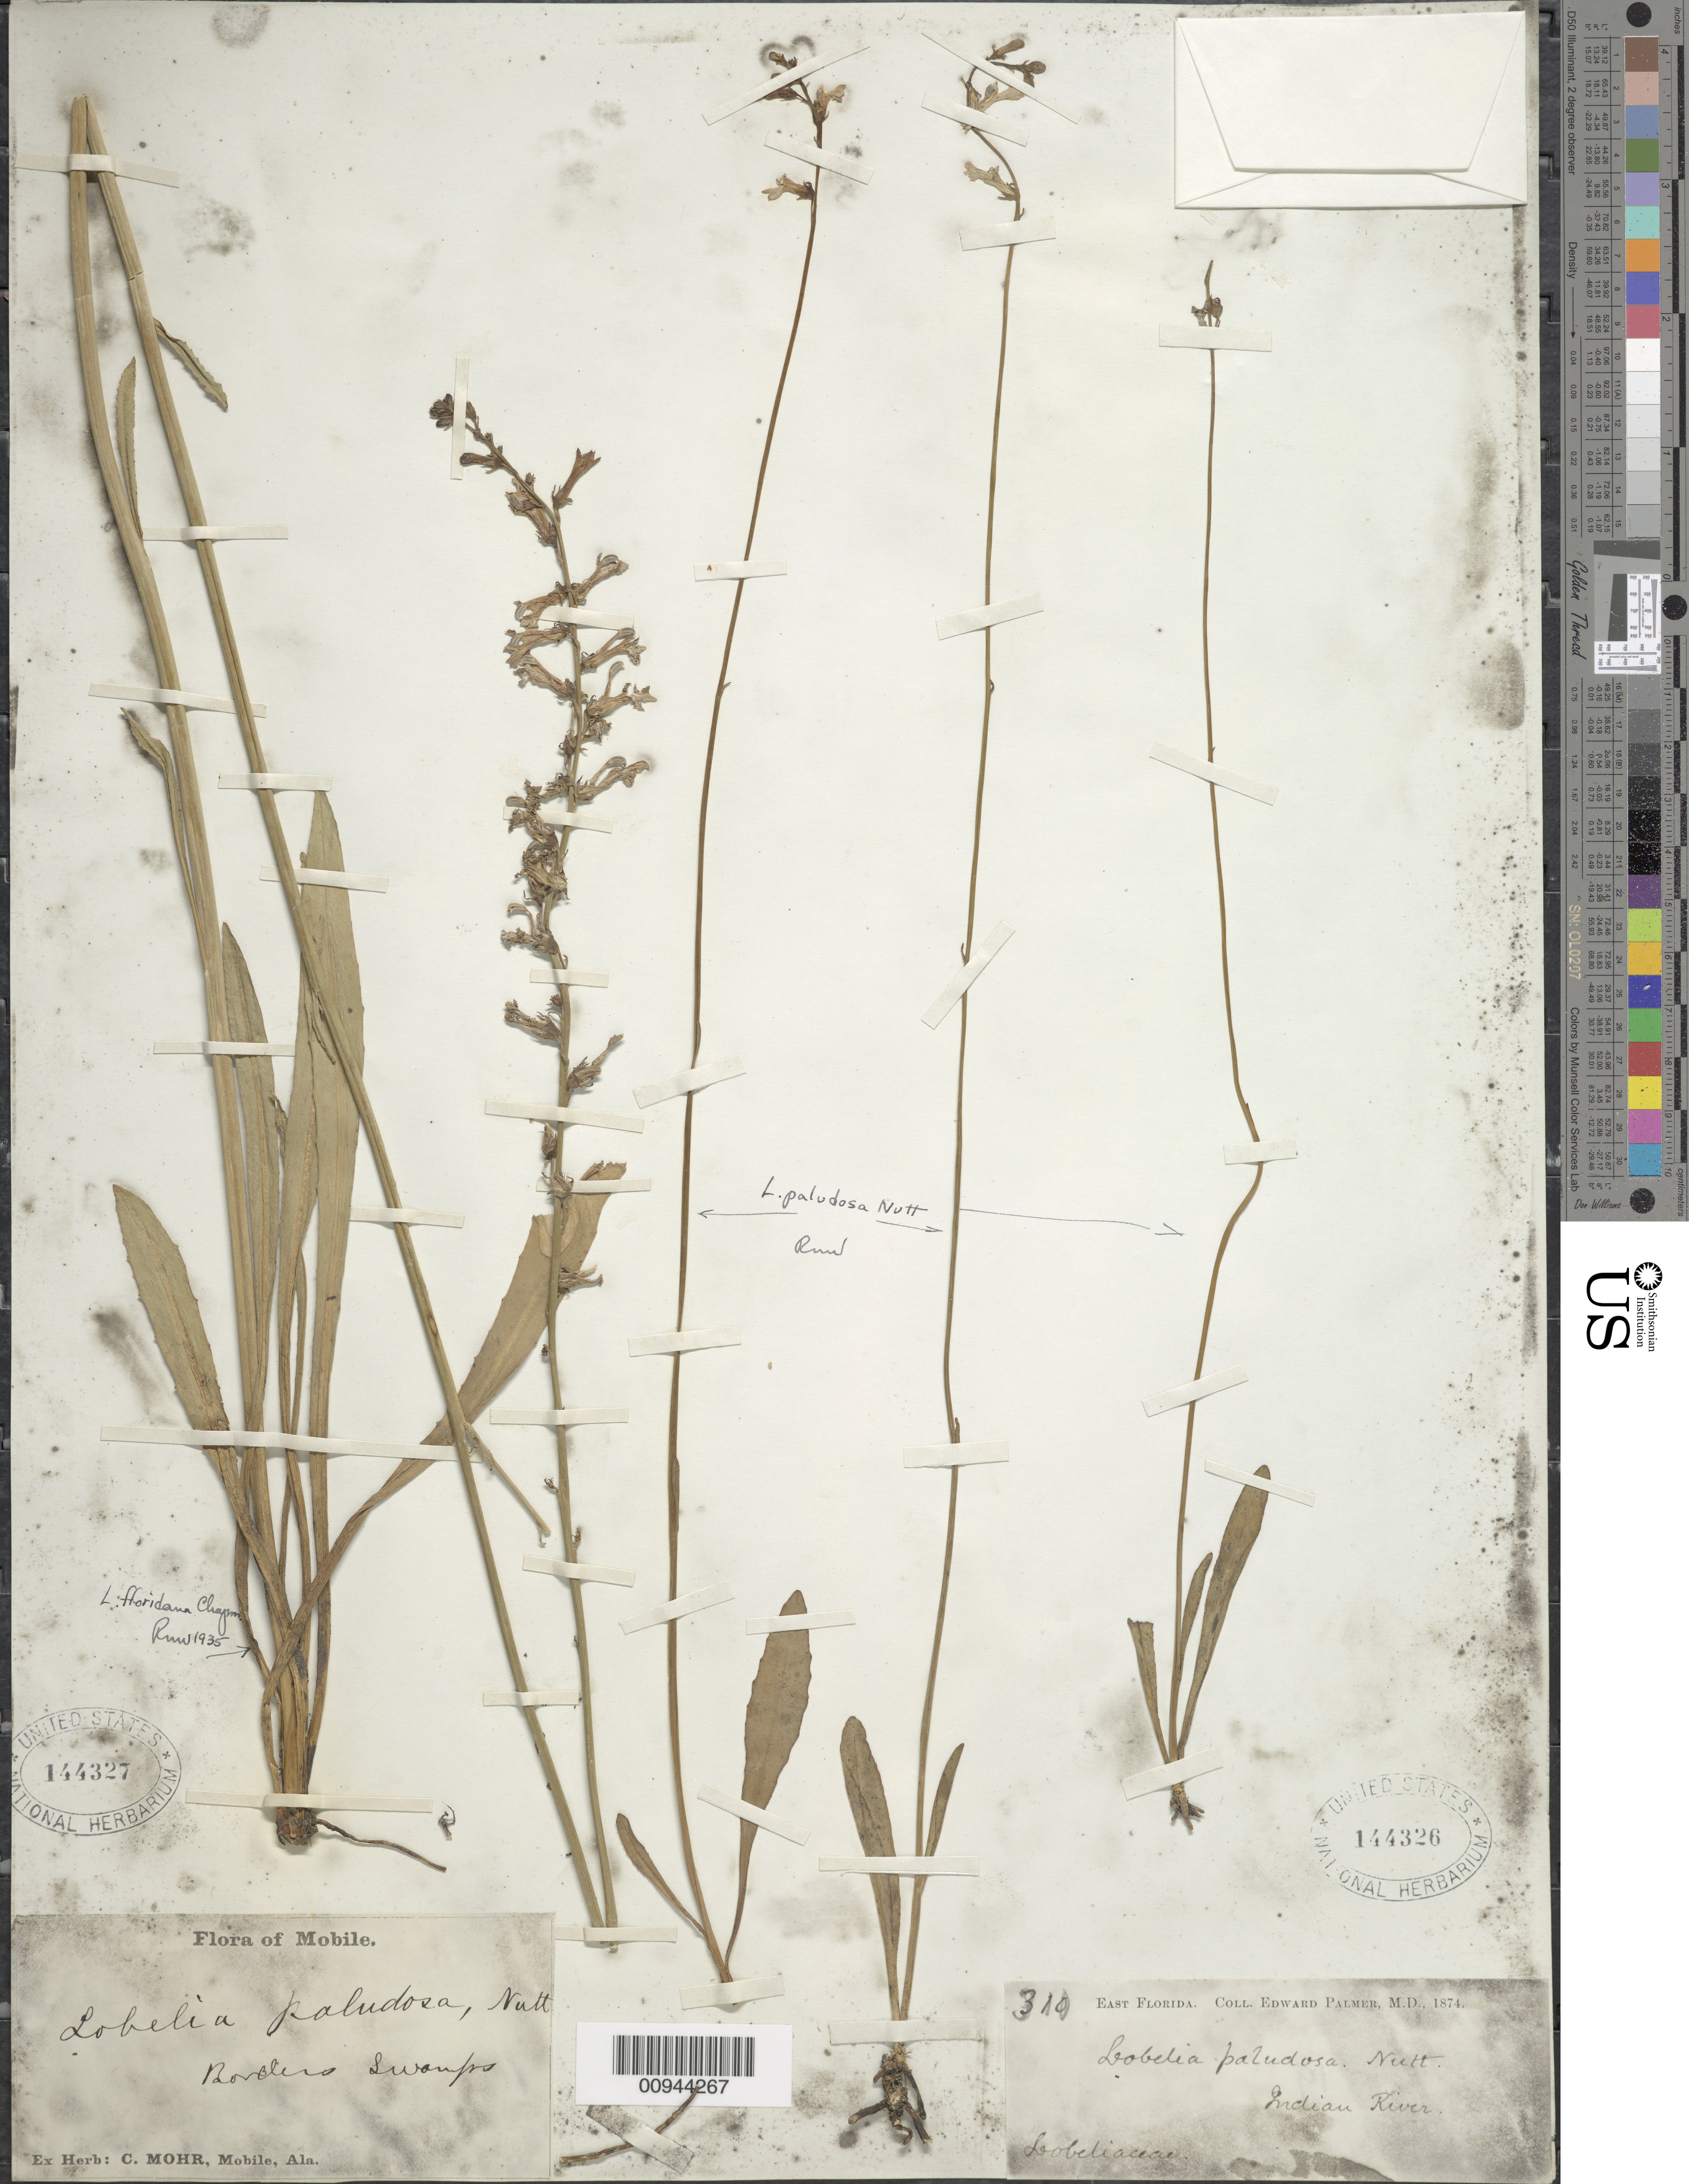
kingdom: Plantae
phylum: Tracheophyta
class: Magnoliopsida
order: Asterales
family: Campanulaceae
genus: Lobelia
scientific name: Lobelia floridana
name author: Chapm.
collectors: ex herb. C. Mohr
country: United States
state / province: Alabama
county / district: Mobile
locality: Mobile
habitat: border swamps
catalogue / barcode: US 144327